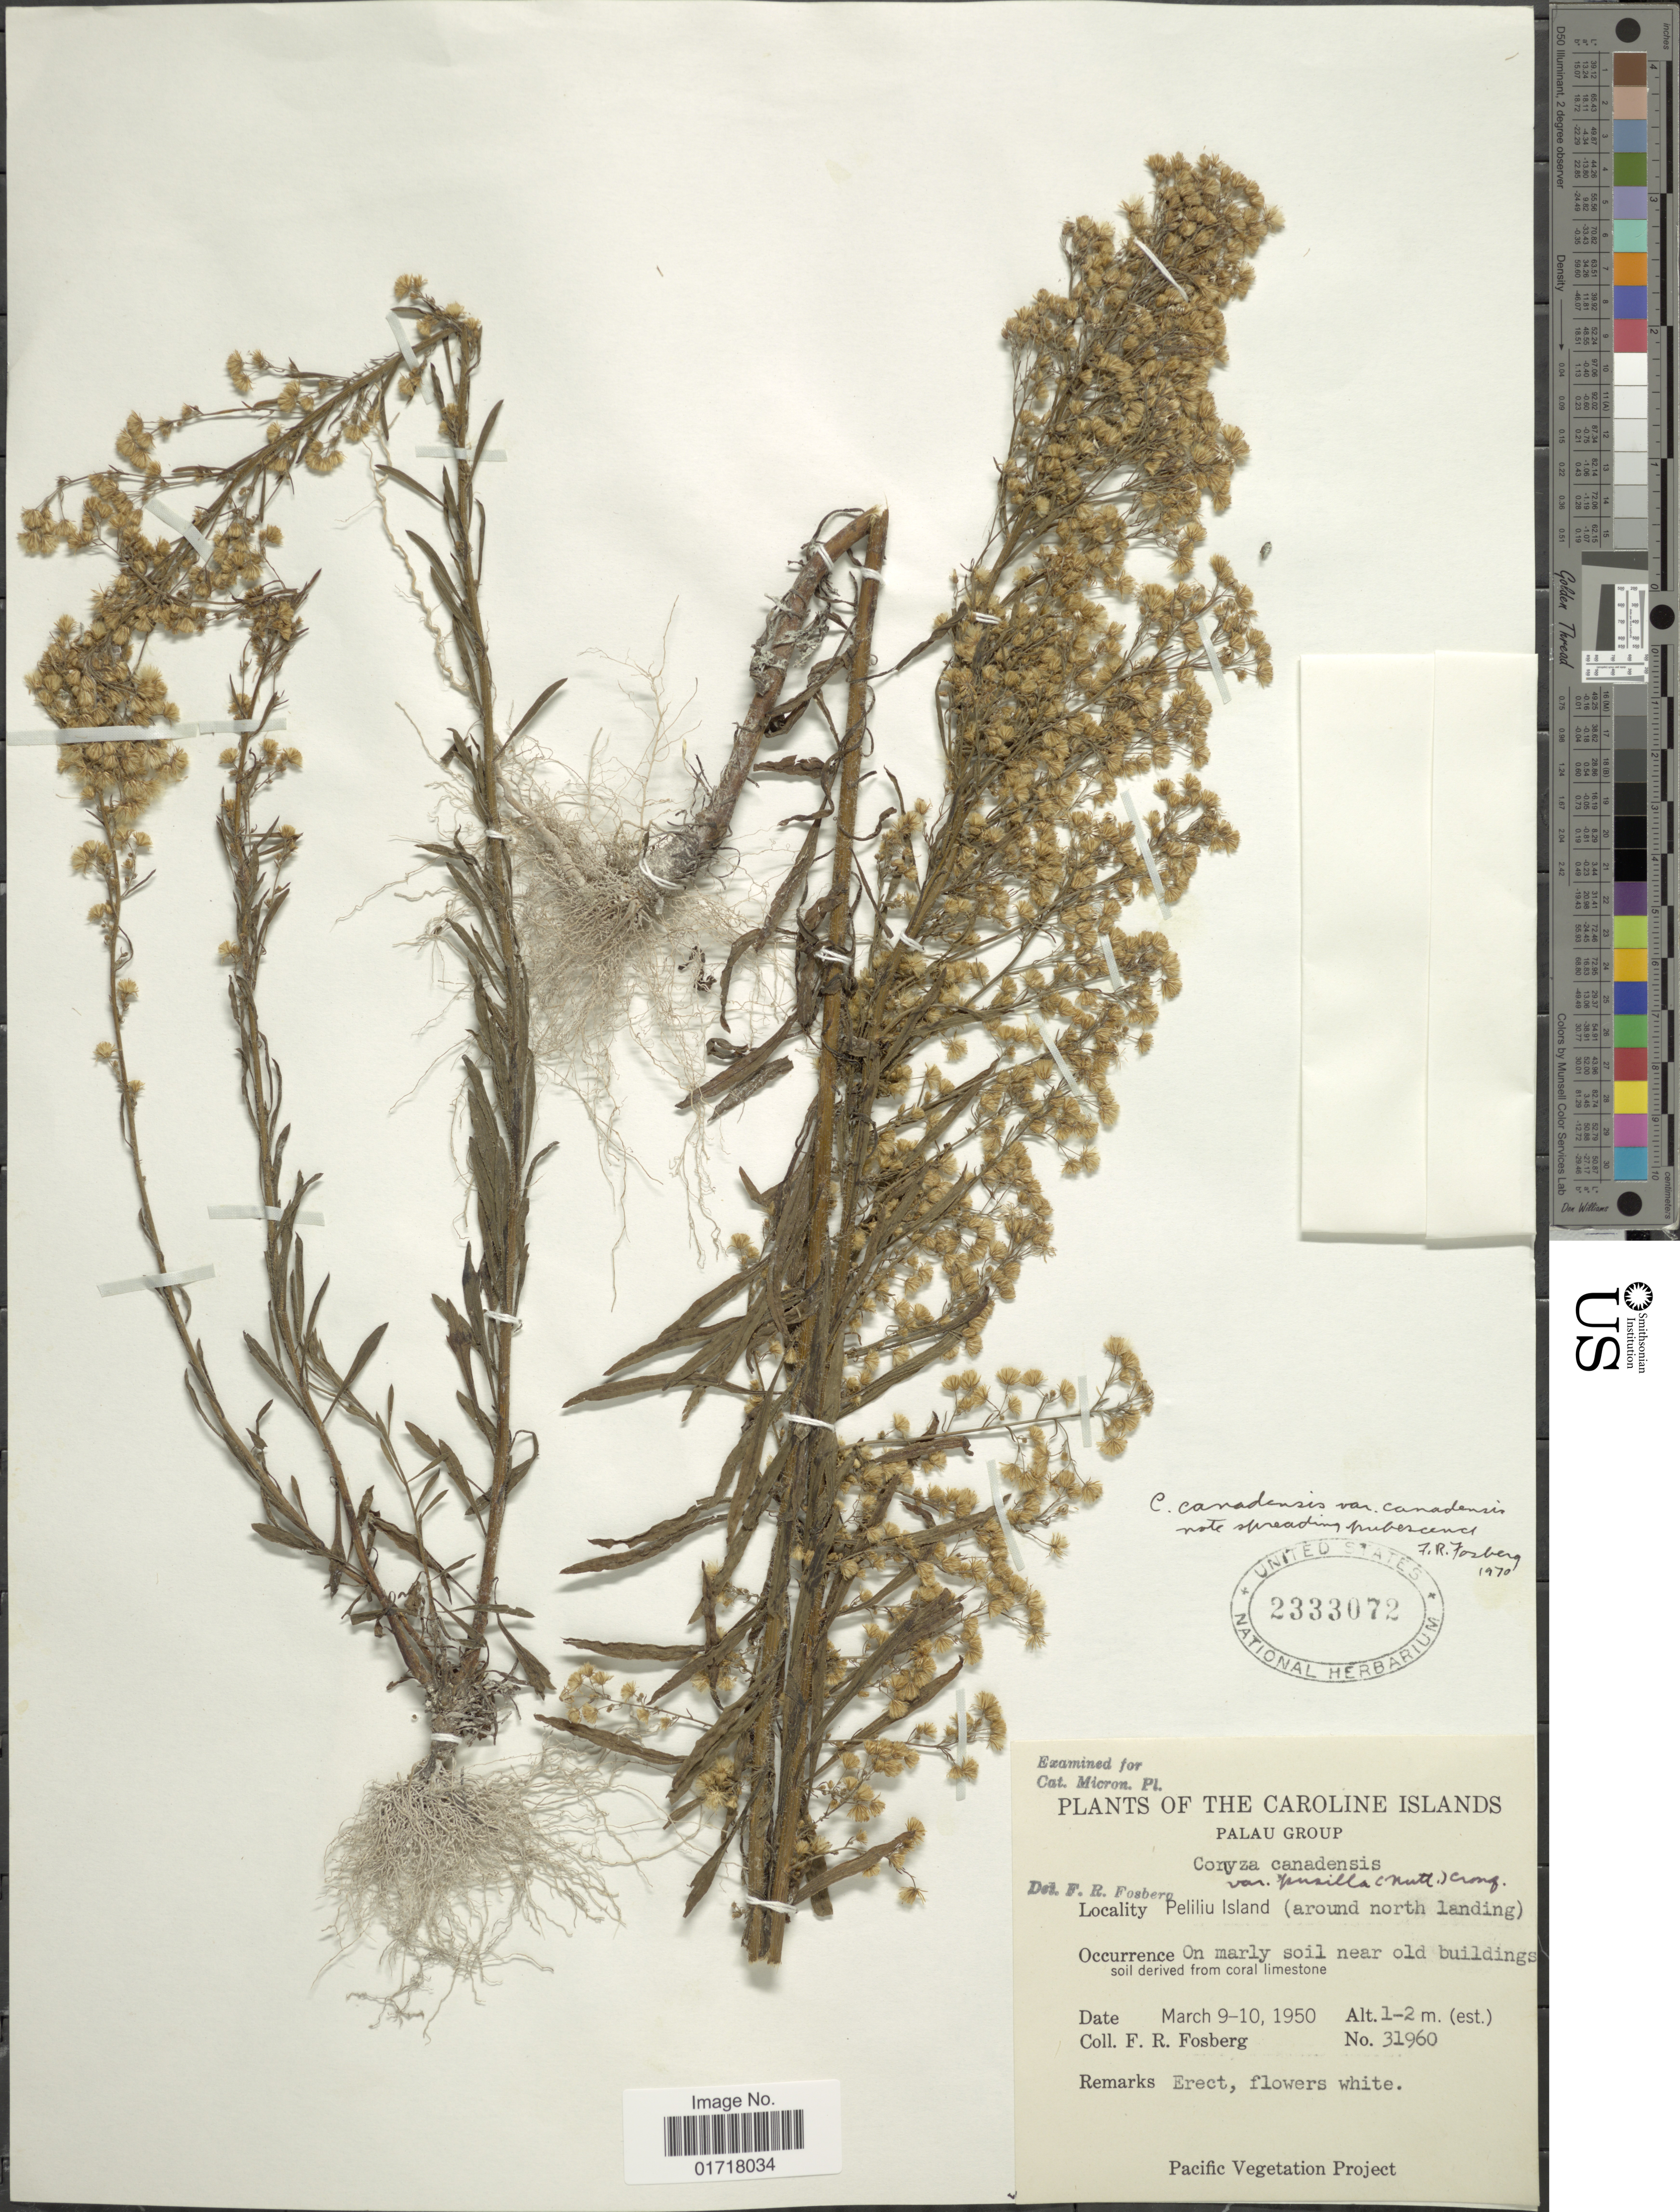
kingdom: Plantae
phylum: Tracheophyta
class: Magnoliopsida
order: Asterales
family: Asteraceae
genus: Erigeron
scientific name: Erigeron canadensis var. pusillus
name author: (Nutt.) Bolvin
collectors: F. R. Fosberg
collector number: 31960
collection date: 1950-03-09/1950-03-10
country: Palau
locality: The Caroline Islands, Palau Group, Peliliu Island (around north landing), On marly soil near old buildings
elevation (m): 1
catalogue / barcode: US 2333072